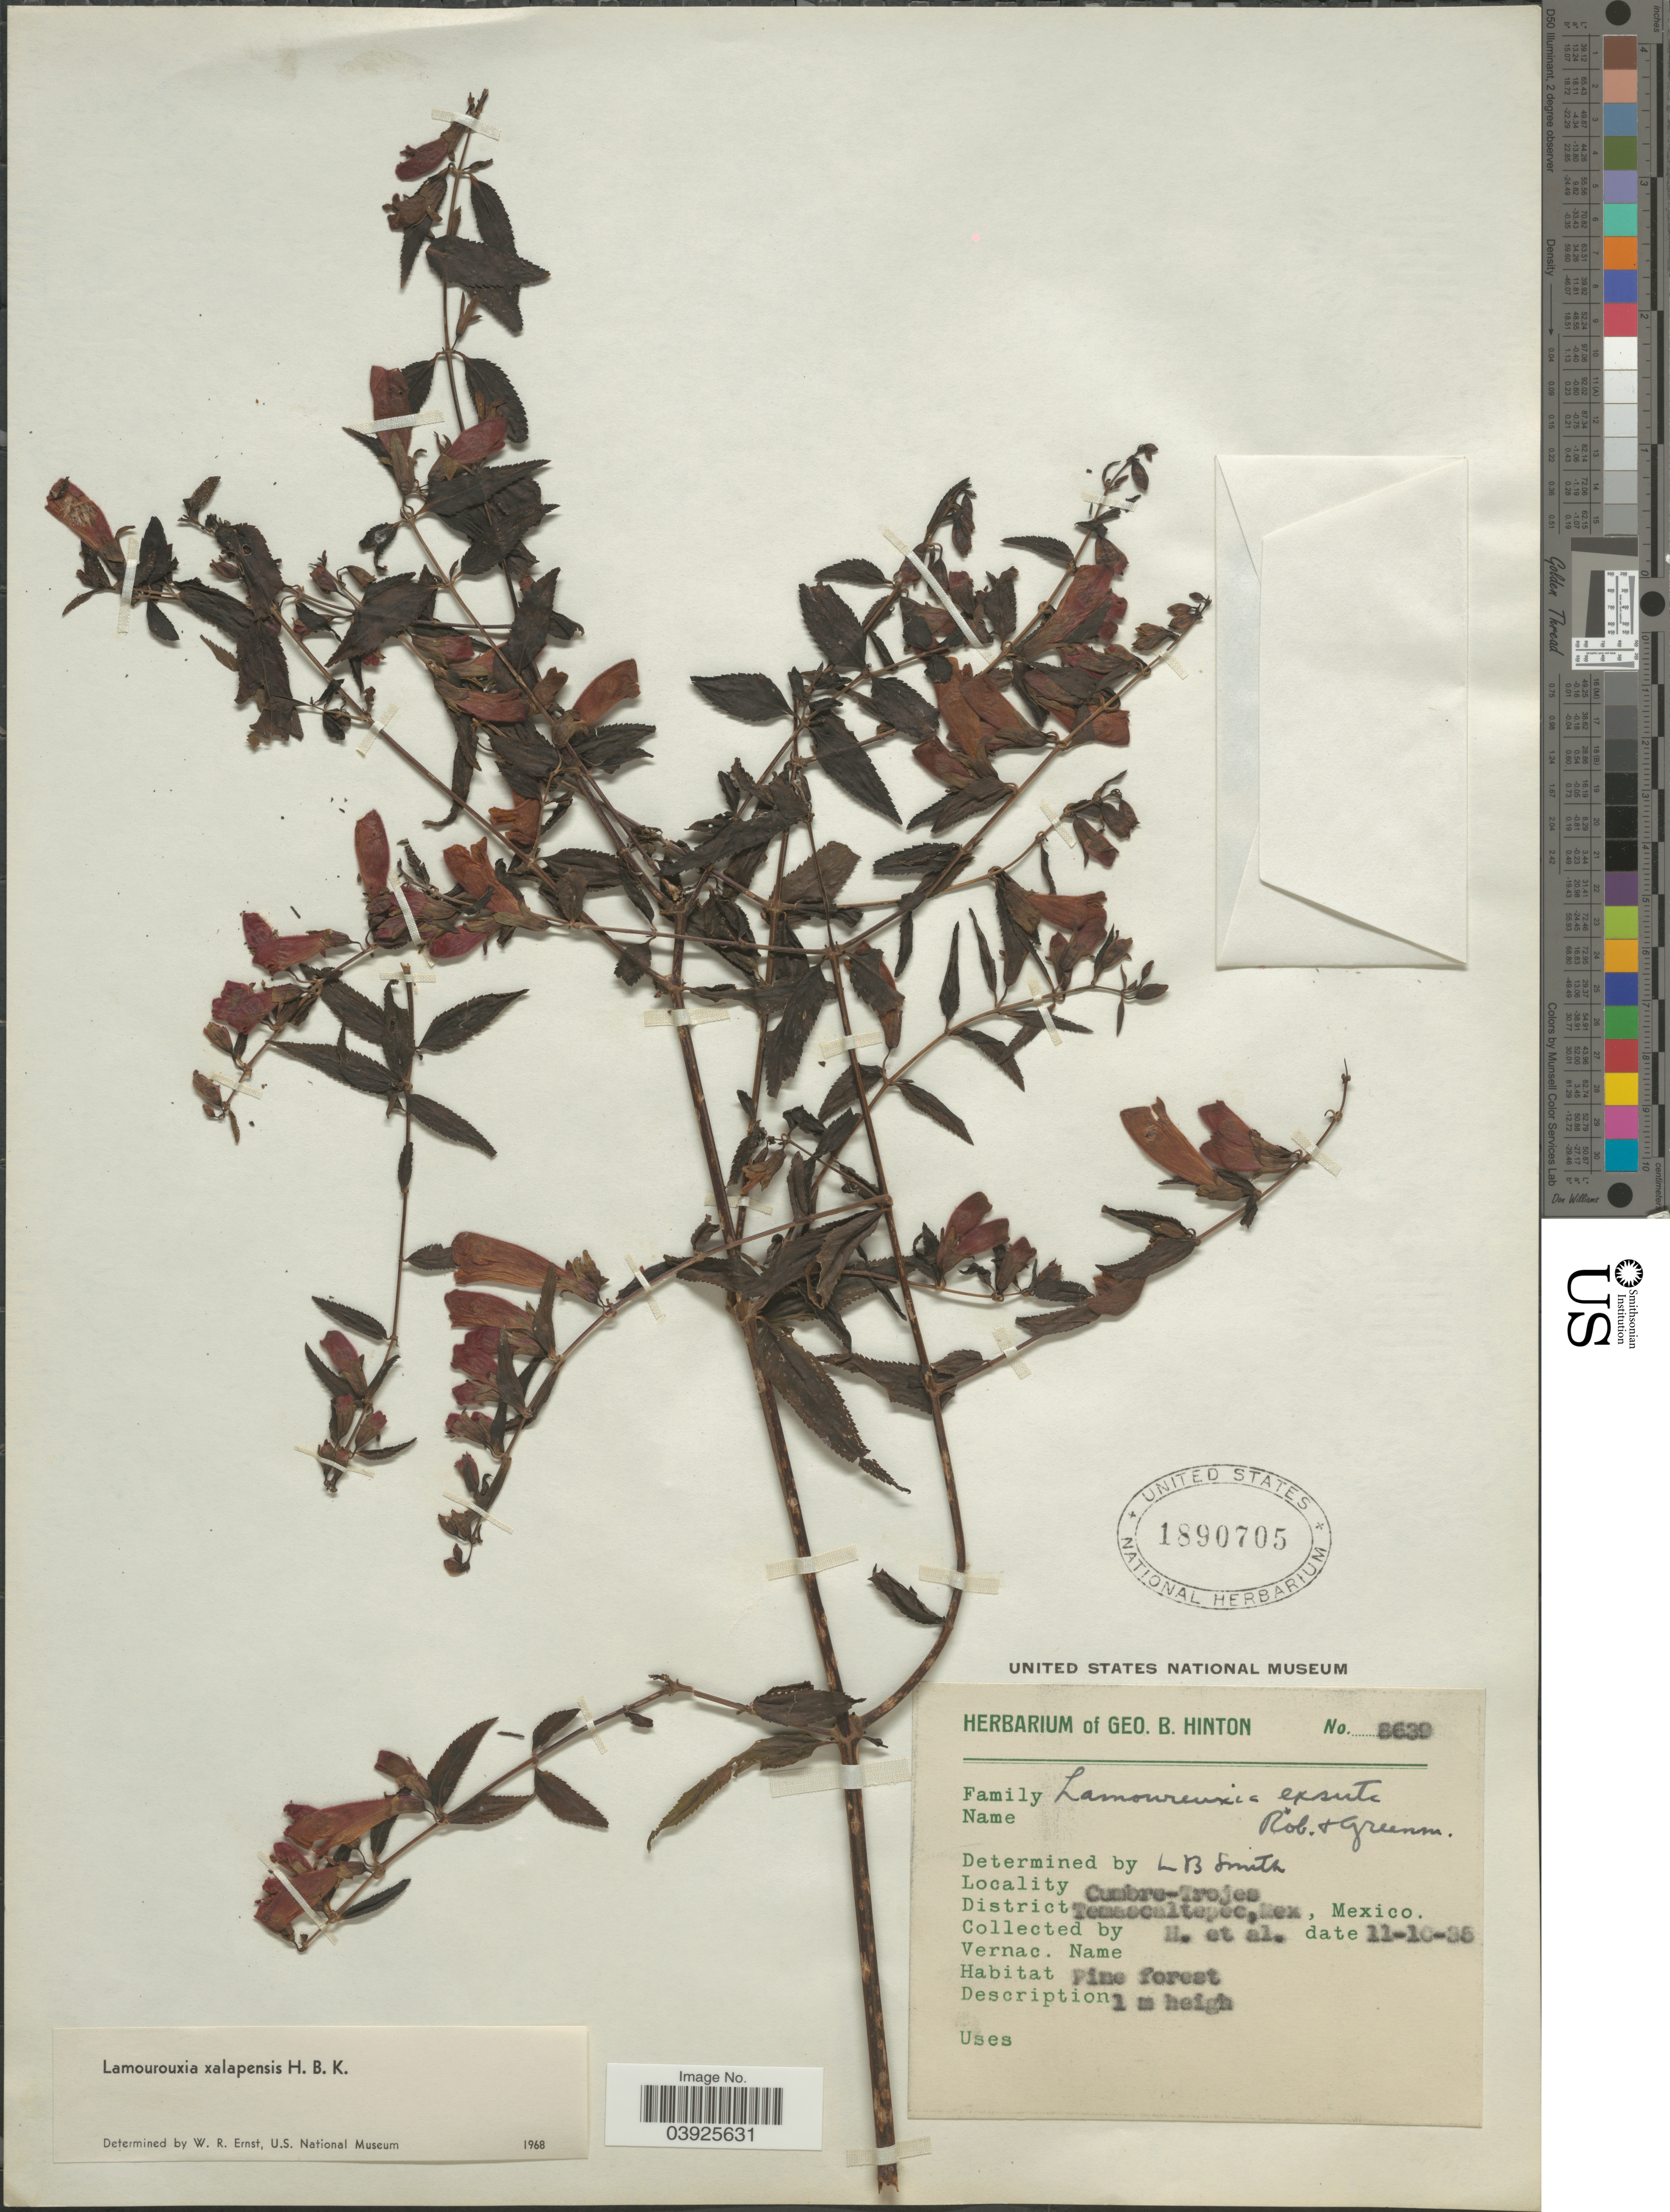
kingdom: Plantae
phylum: Tracheophyta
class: Magnoliopsida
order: Lamiales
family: Orobanchaceae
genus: Lamourouxia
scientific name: Lamourouxia xalapensis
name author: Kunth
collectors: G. B. Hinton & et al.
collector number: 8639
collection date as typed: Transcribed d/m/y: 11/10/35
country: Mexico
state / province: México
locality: Cumbre-Trojes. District Temascaltepec.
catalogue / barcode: US 1890705